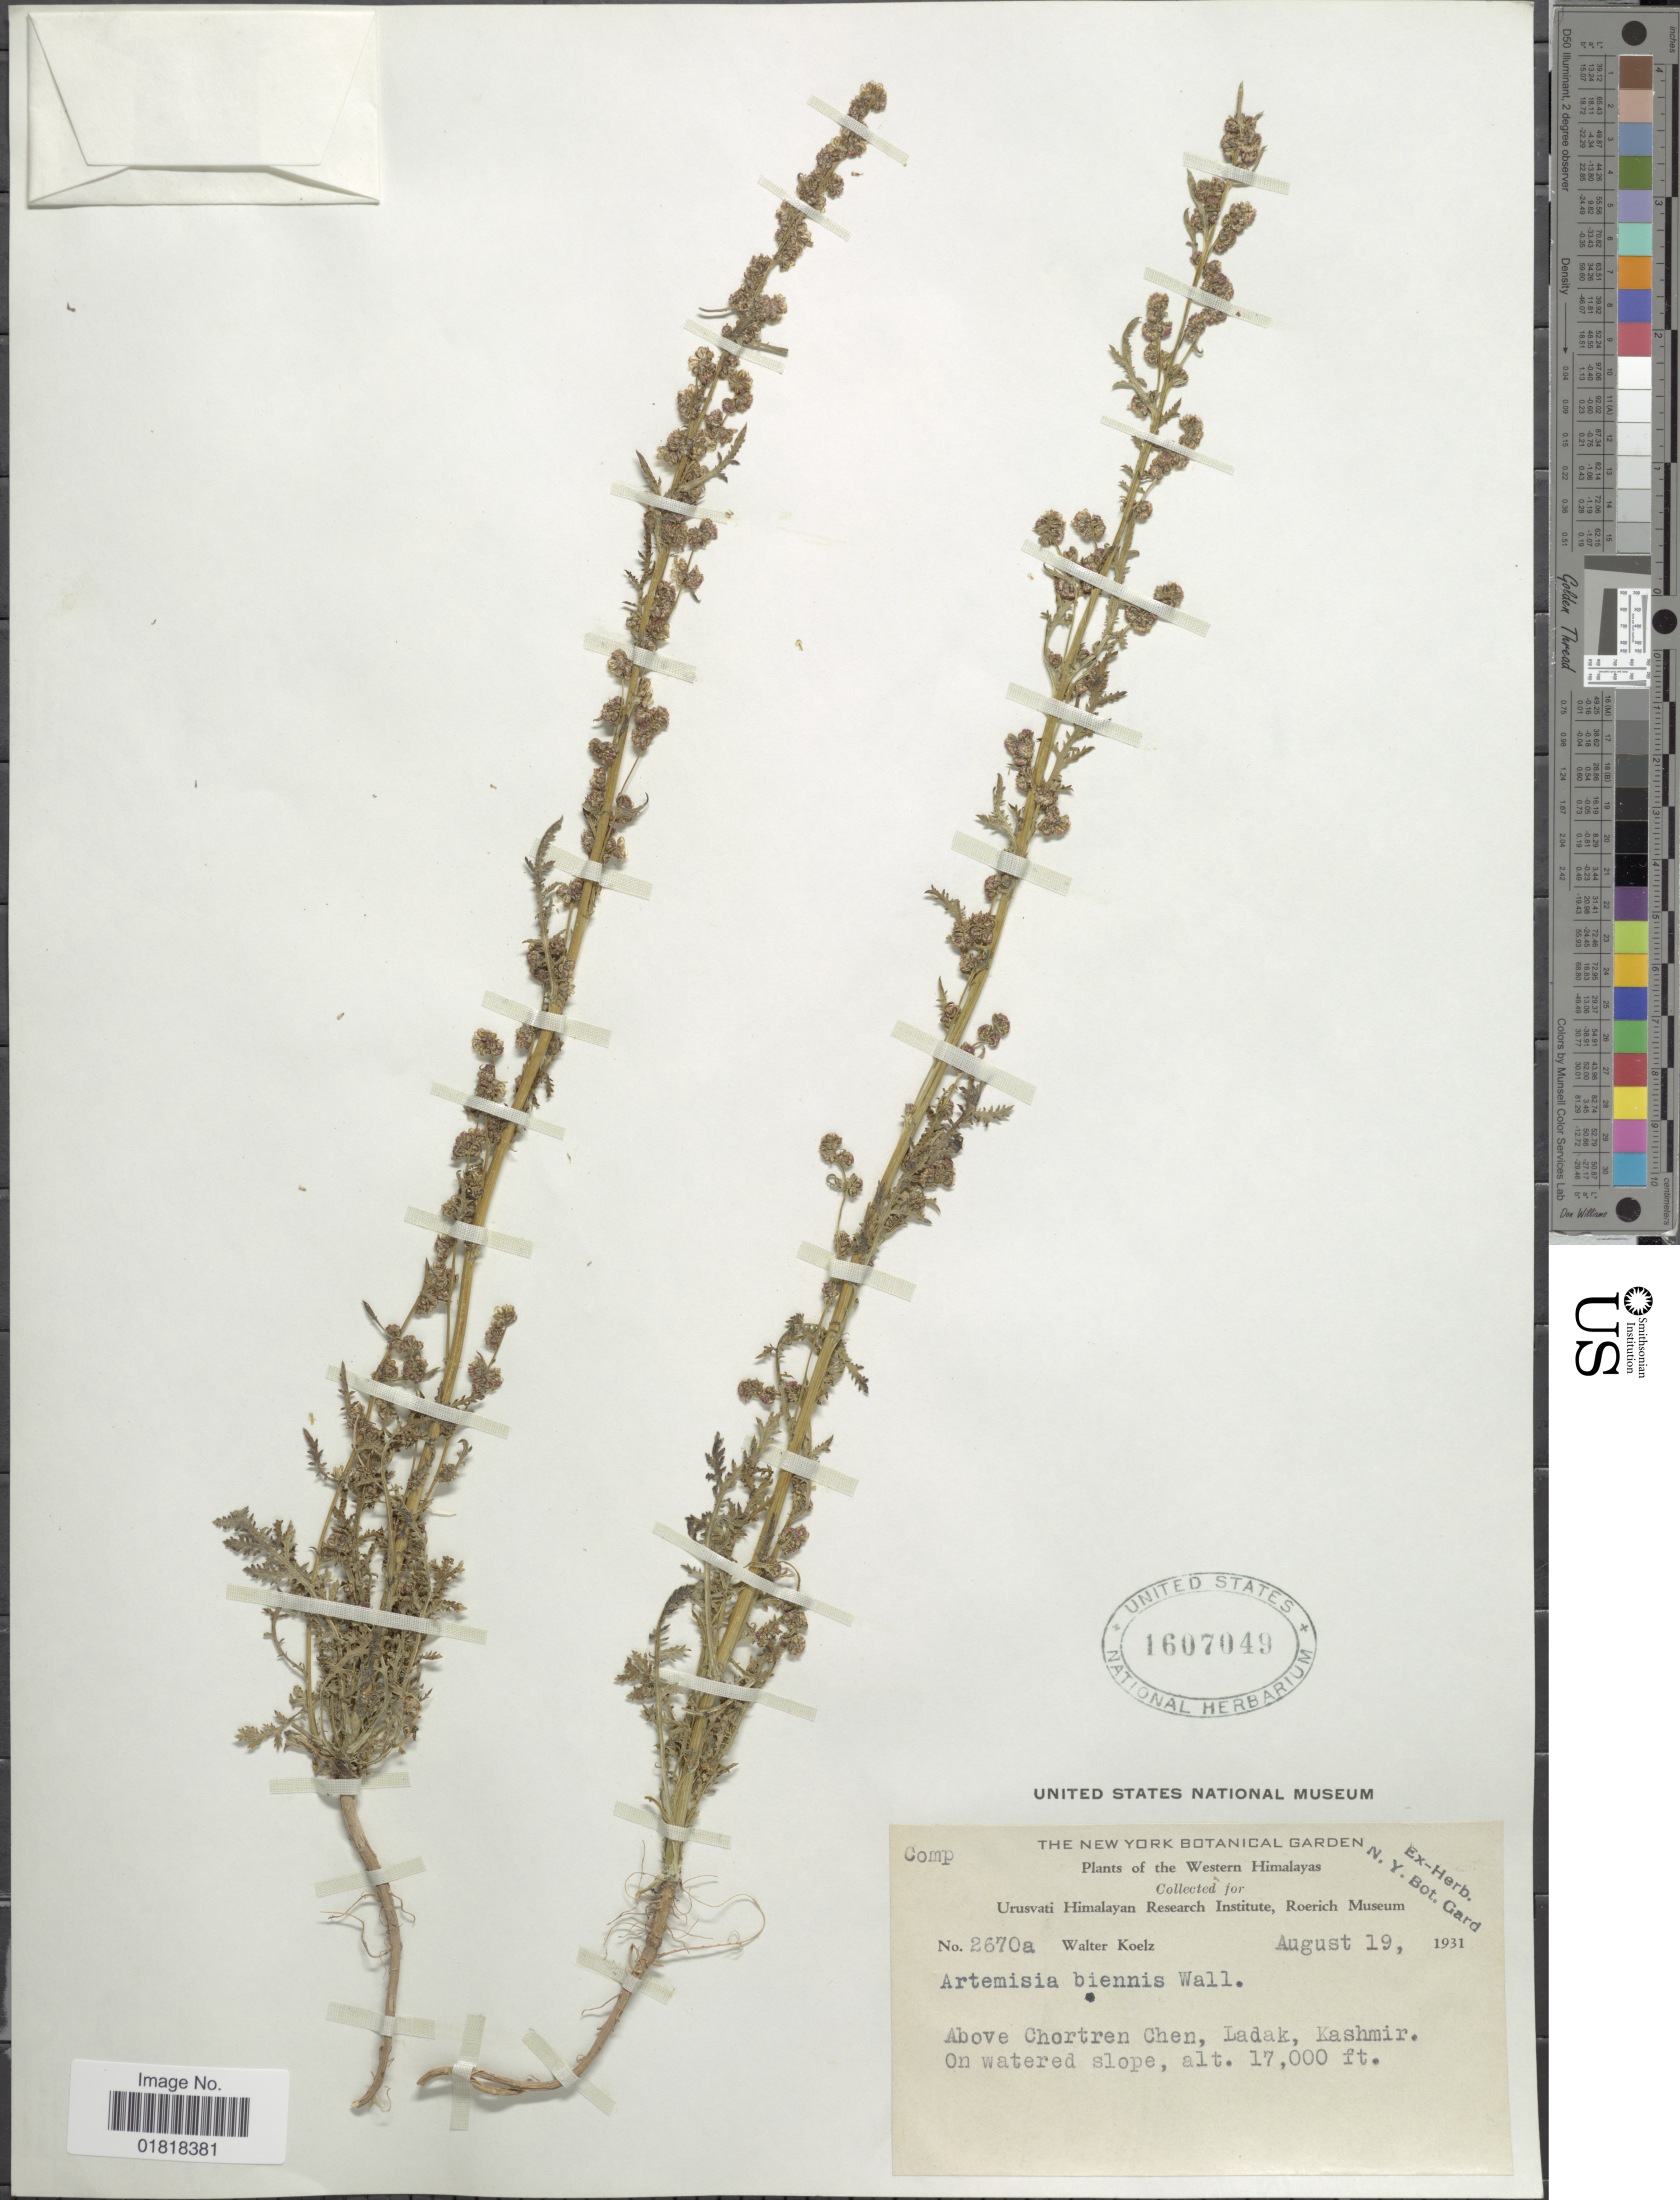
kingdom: Plantae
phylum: Tracheophyta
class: Magnoliopsida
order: Asterales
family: Asteraceae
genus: Artemisia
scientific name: Artemisia biennis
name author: Willd.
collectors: W. N. Koelz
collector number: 2670a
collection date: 1931-08-19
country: India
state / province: Ladakh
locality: Western Himalayas, above Chortren Chen, Ladak, Kashmir, on watered slope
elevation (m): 5182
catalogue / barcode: US 1607049